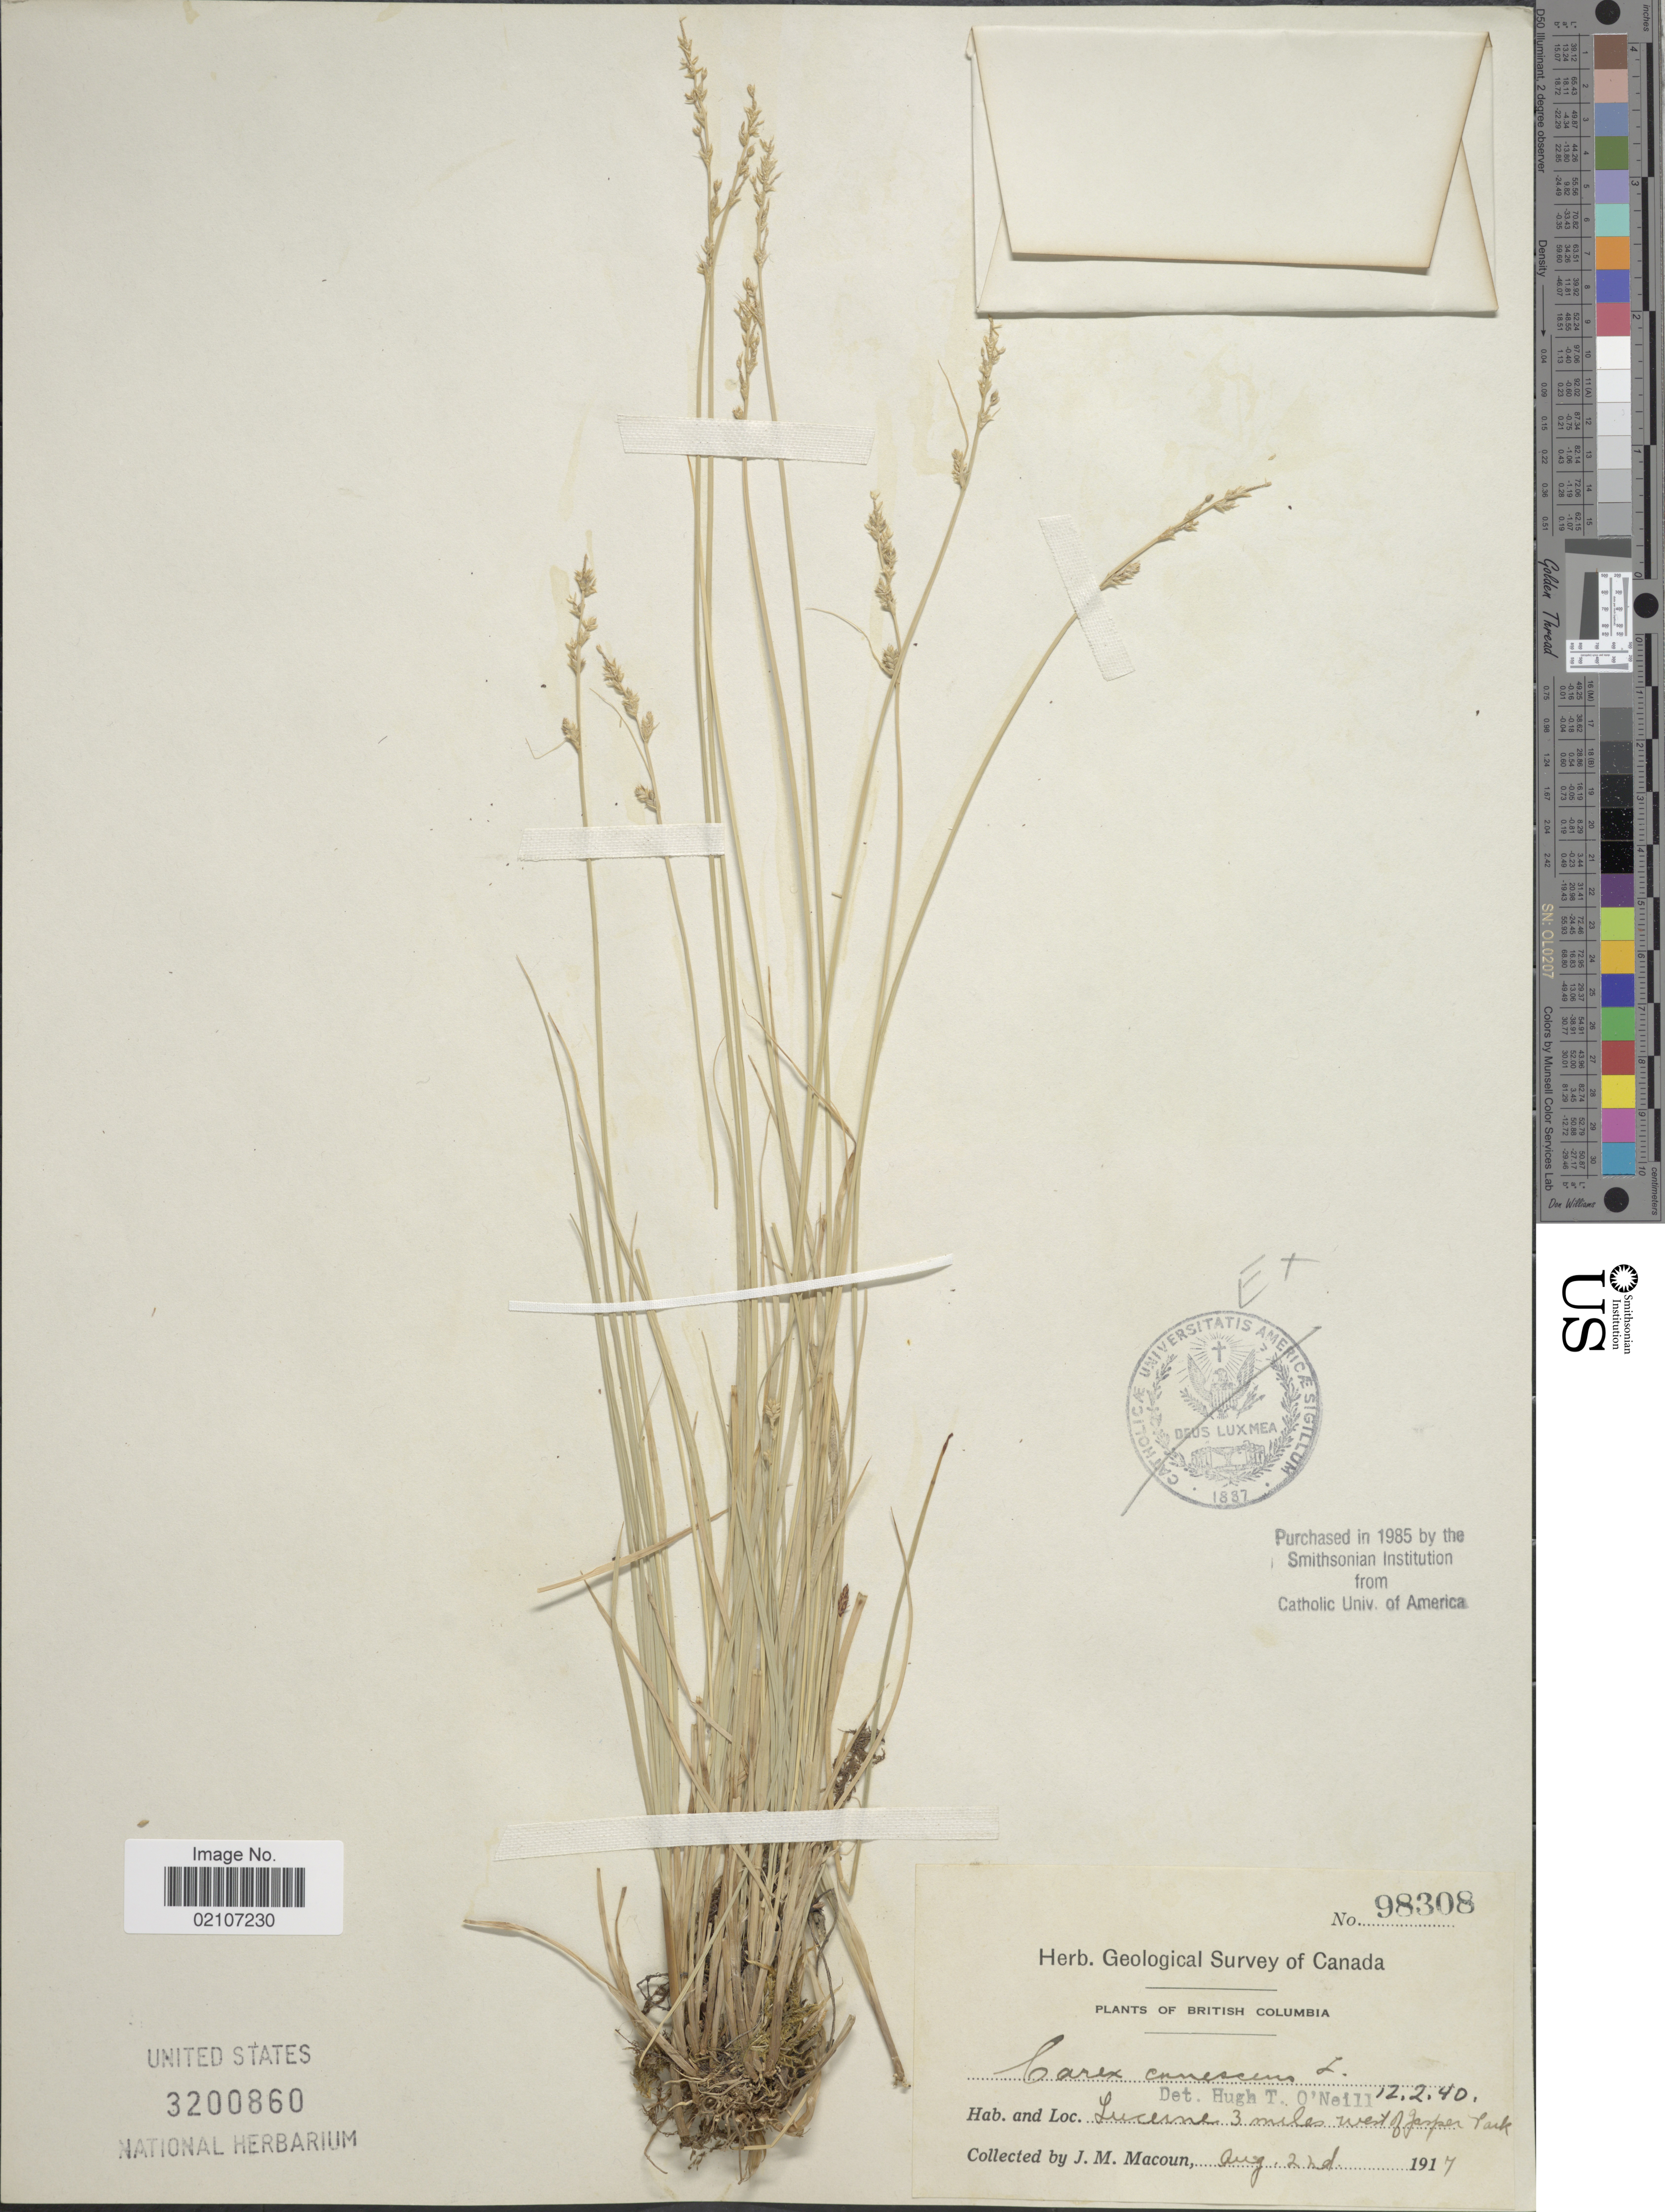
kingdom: Plantae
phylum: Tracheophyta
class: Liliopsida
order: Poales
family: Cyperaceae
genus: Carex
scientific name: Carex canescens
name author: L.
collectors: J. M. Macoun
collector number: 98308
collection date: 1917-08-02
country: Canada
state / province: British Columbia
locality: Lucerne 3 miles west of Jasper Park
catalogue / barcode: US 3200860